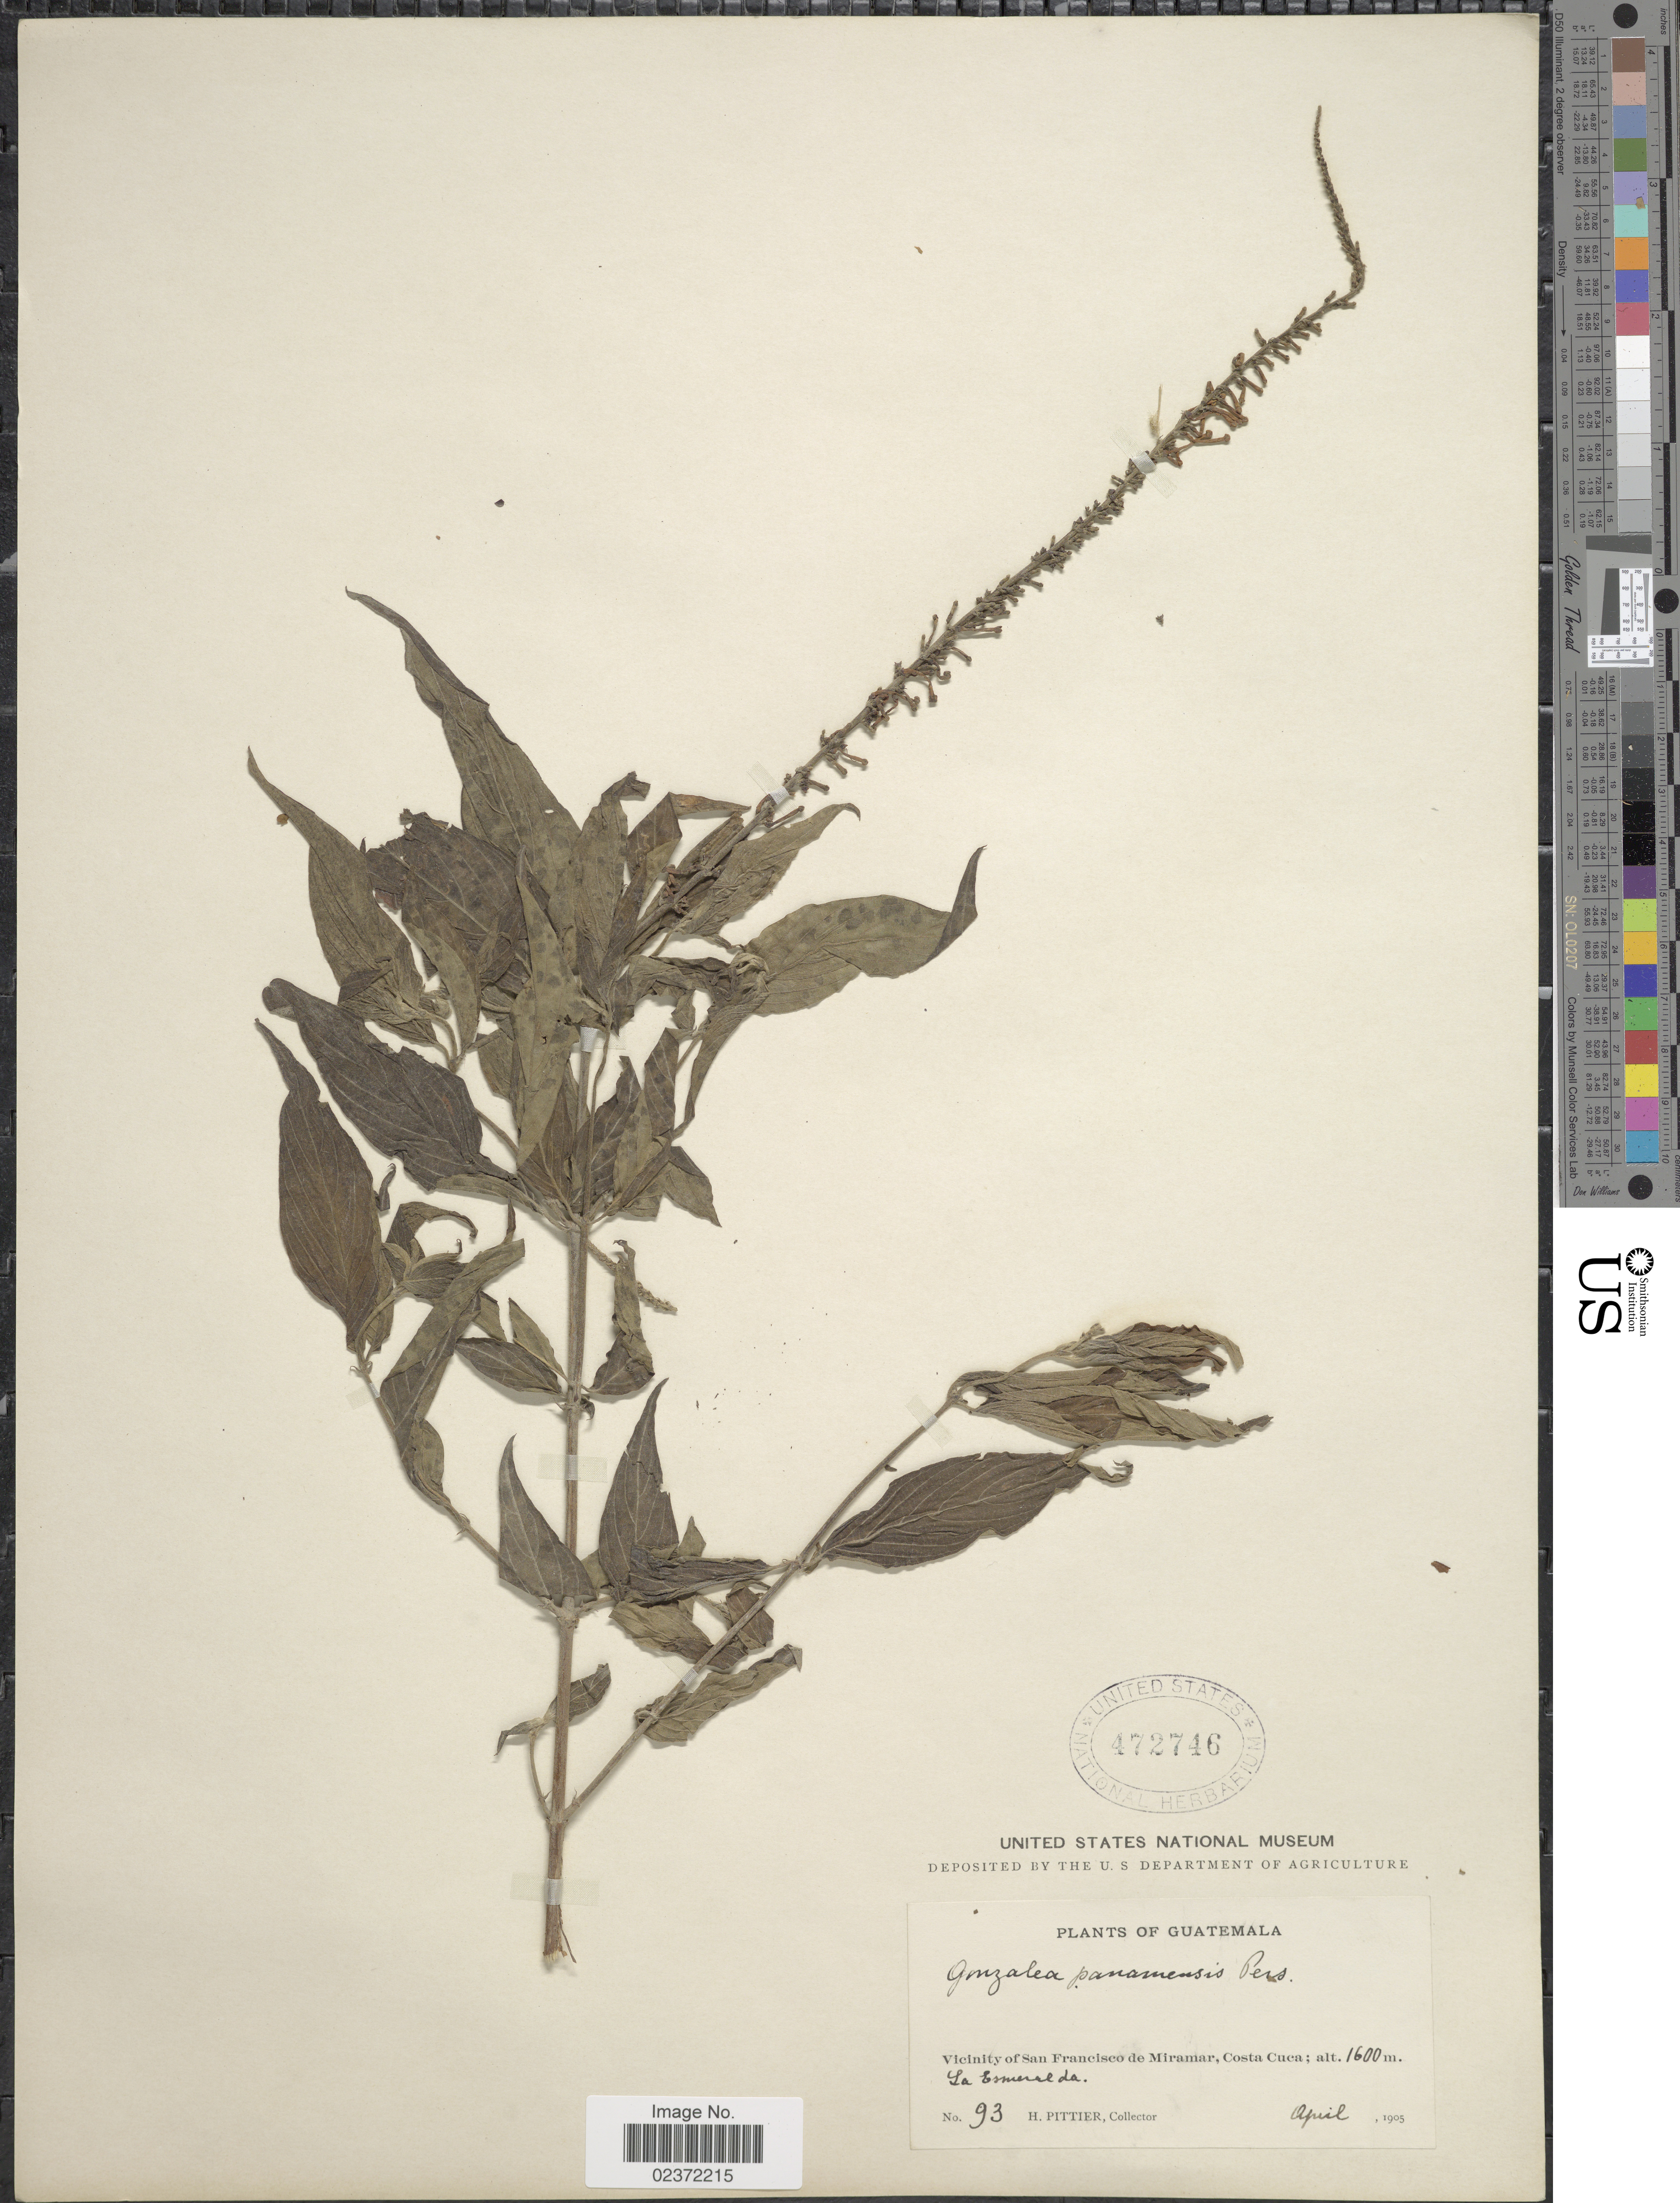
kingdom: Plantae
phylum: Tracheophyta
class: Magnoliopsida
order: Gentianales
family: Rubiaceae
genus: Gonzalagunia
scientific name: Gonzalagunia panamensis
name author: (Cav.) K. Schum.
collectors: H. F. Pittier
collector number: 93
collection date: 1905-04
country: Guatemala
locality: Vicinity of San Francisco de Miramar, Costa Cuca, La Esmeralda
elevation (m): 1600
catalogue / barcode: US 472746